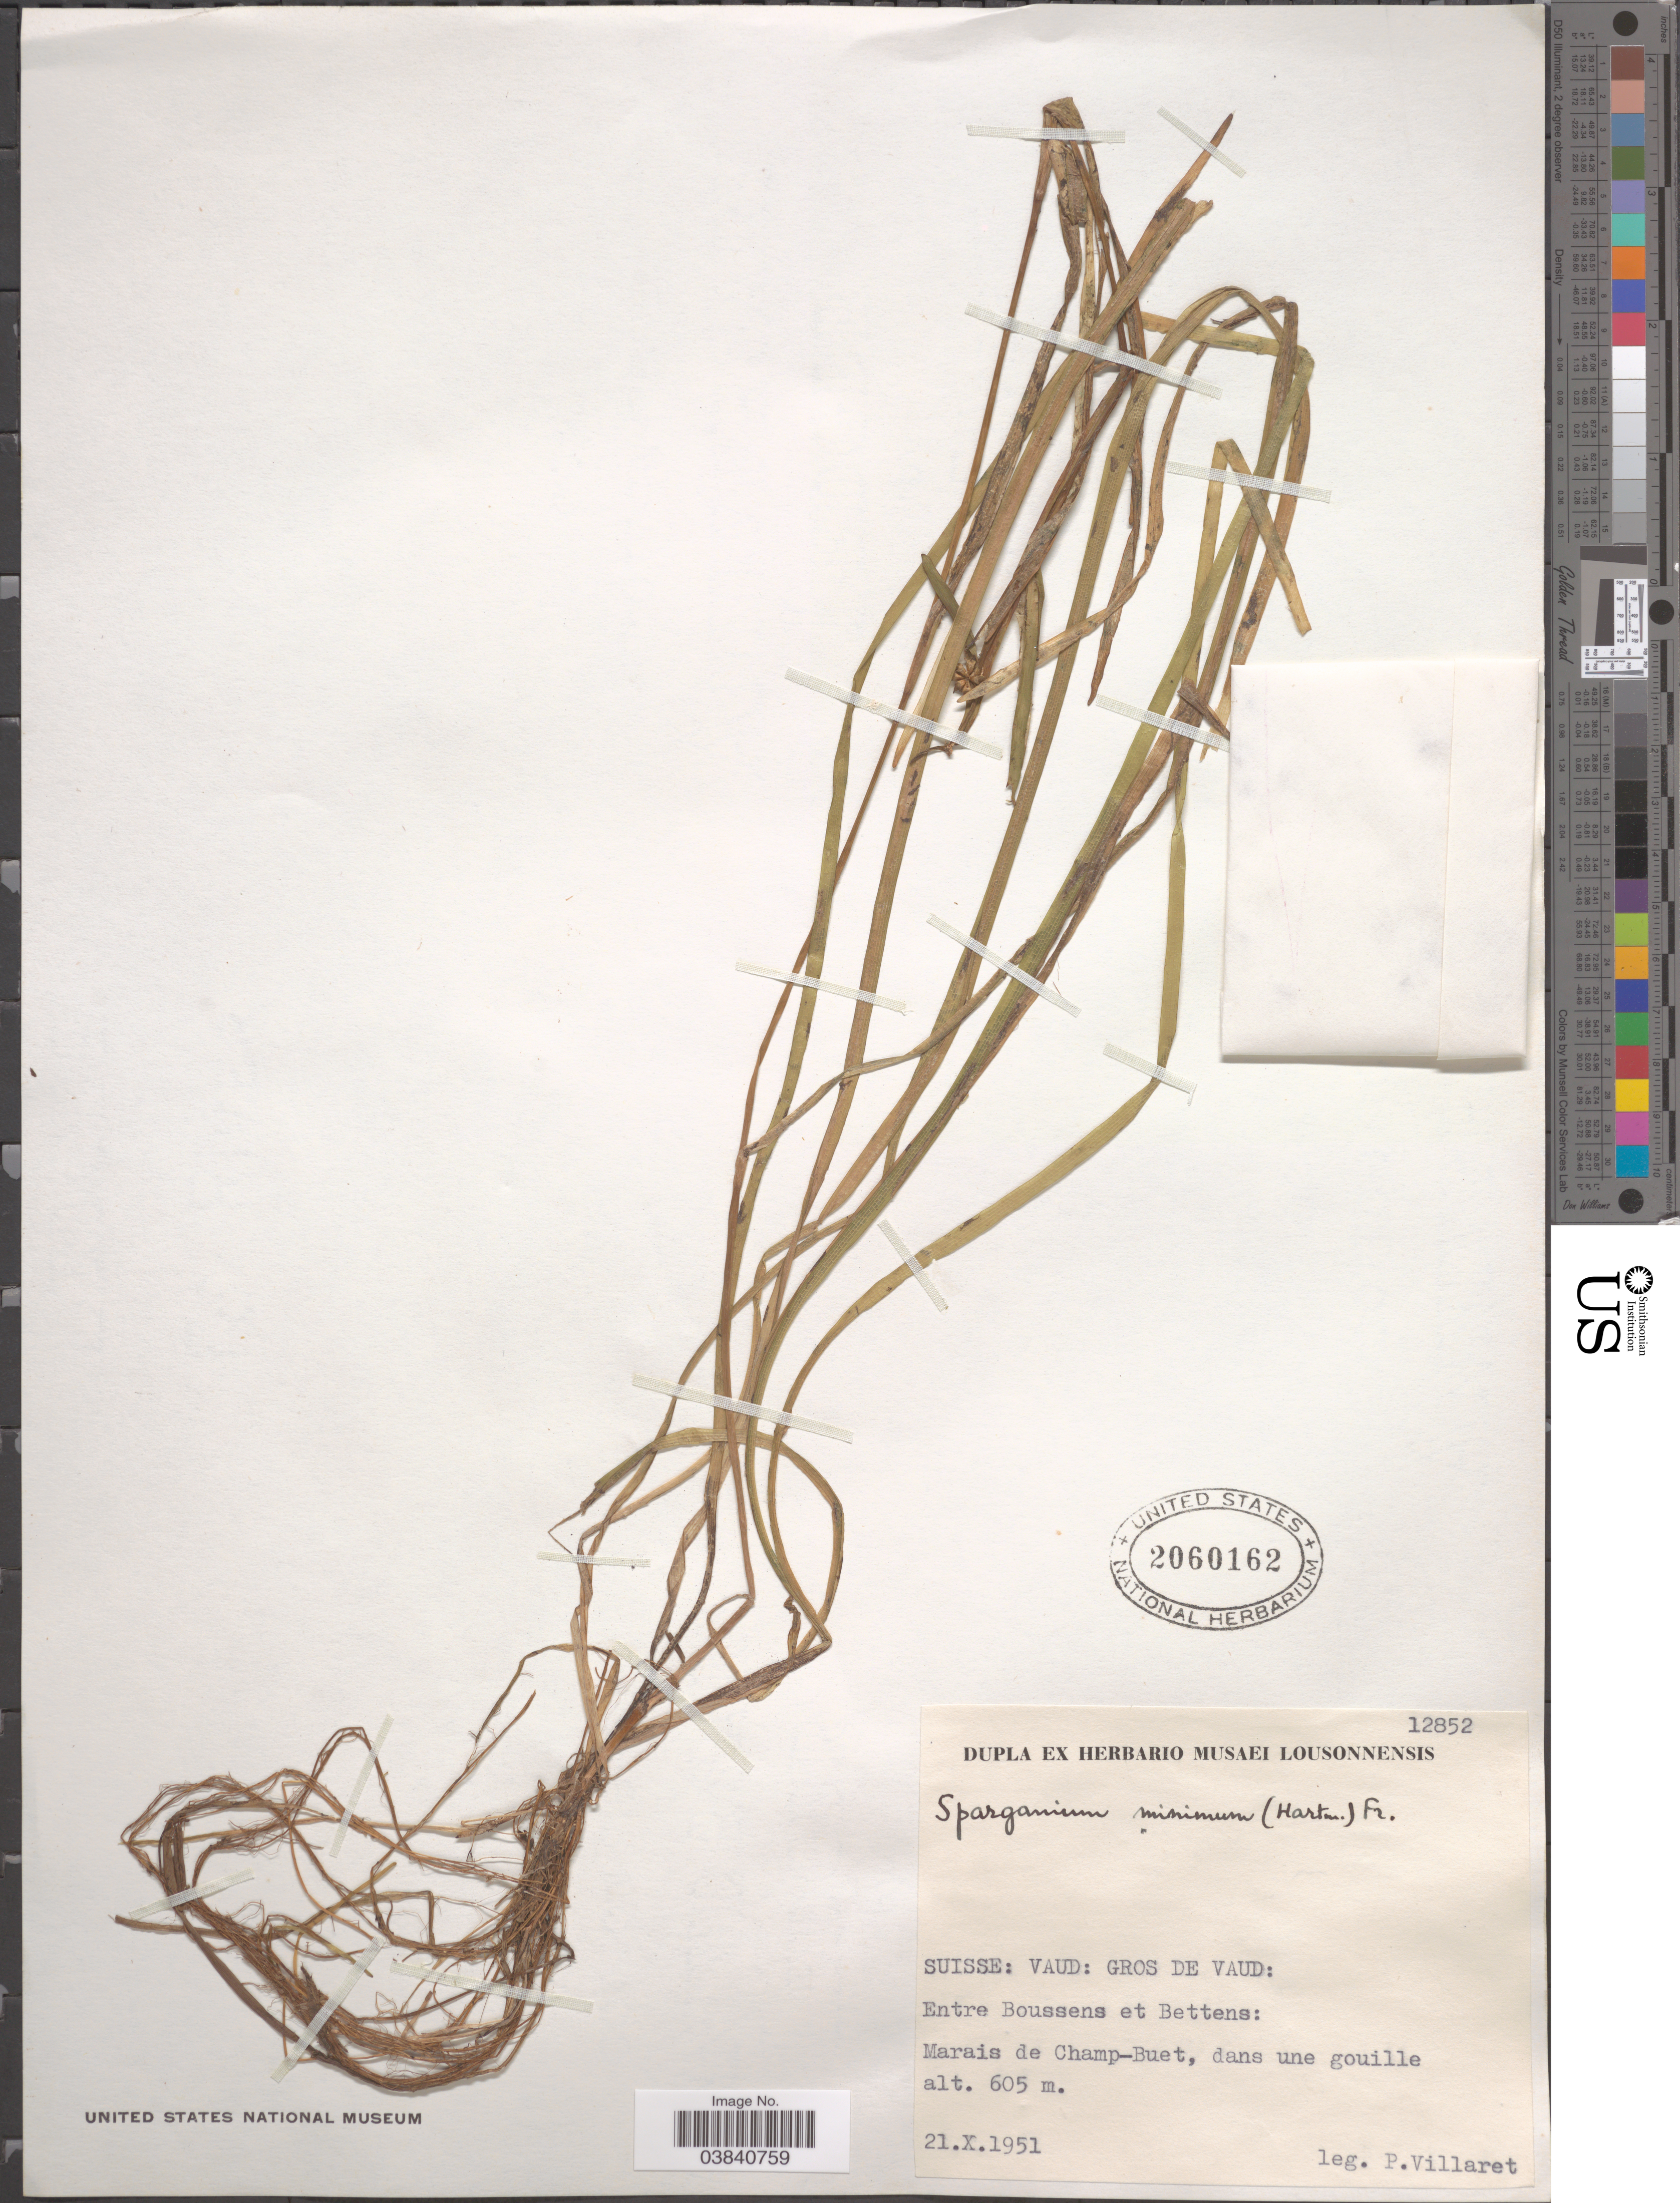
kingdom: Plantae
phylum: Tracheophyta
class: Liliopsida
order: Poales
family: Typhaceae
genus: Sparganium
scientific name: Sparganium minimum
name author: Wallr.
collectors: P. Villaret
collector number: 12852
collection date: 1951-10-21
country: Switzerland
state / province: Vaud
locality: Suisse: Gros de Vaud: entre Boussens et Bettens: Marais de Champ-Buet, dans une gouille.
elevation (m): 605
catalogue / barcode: US 2060162